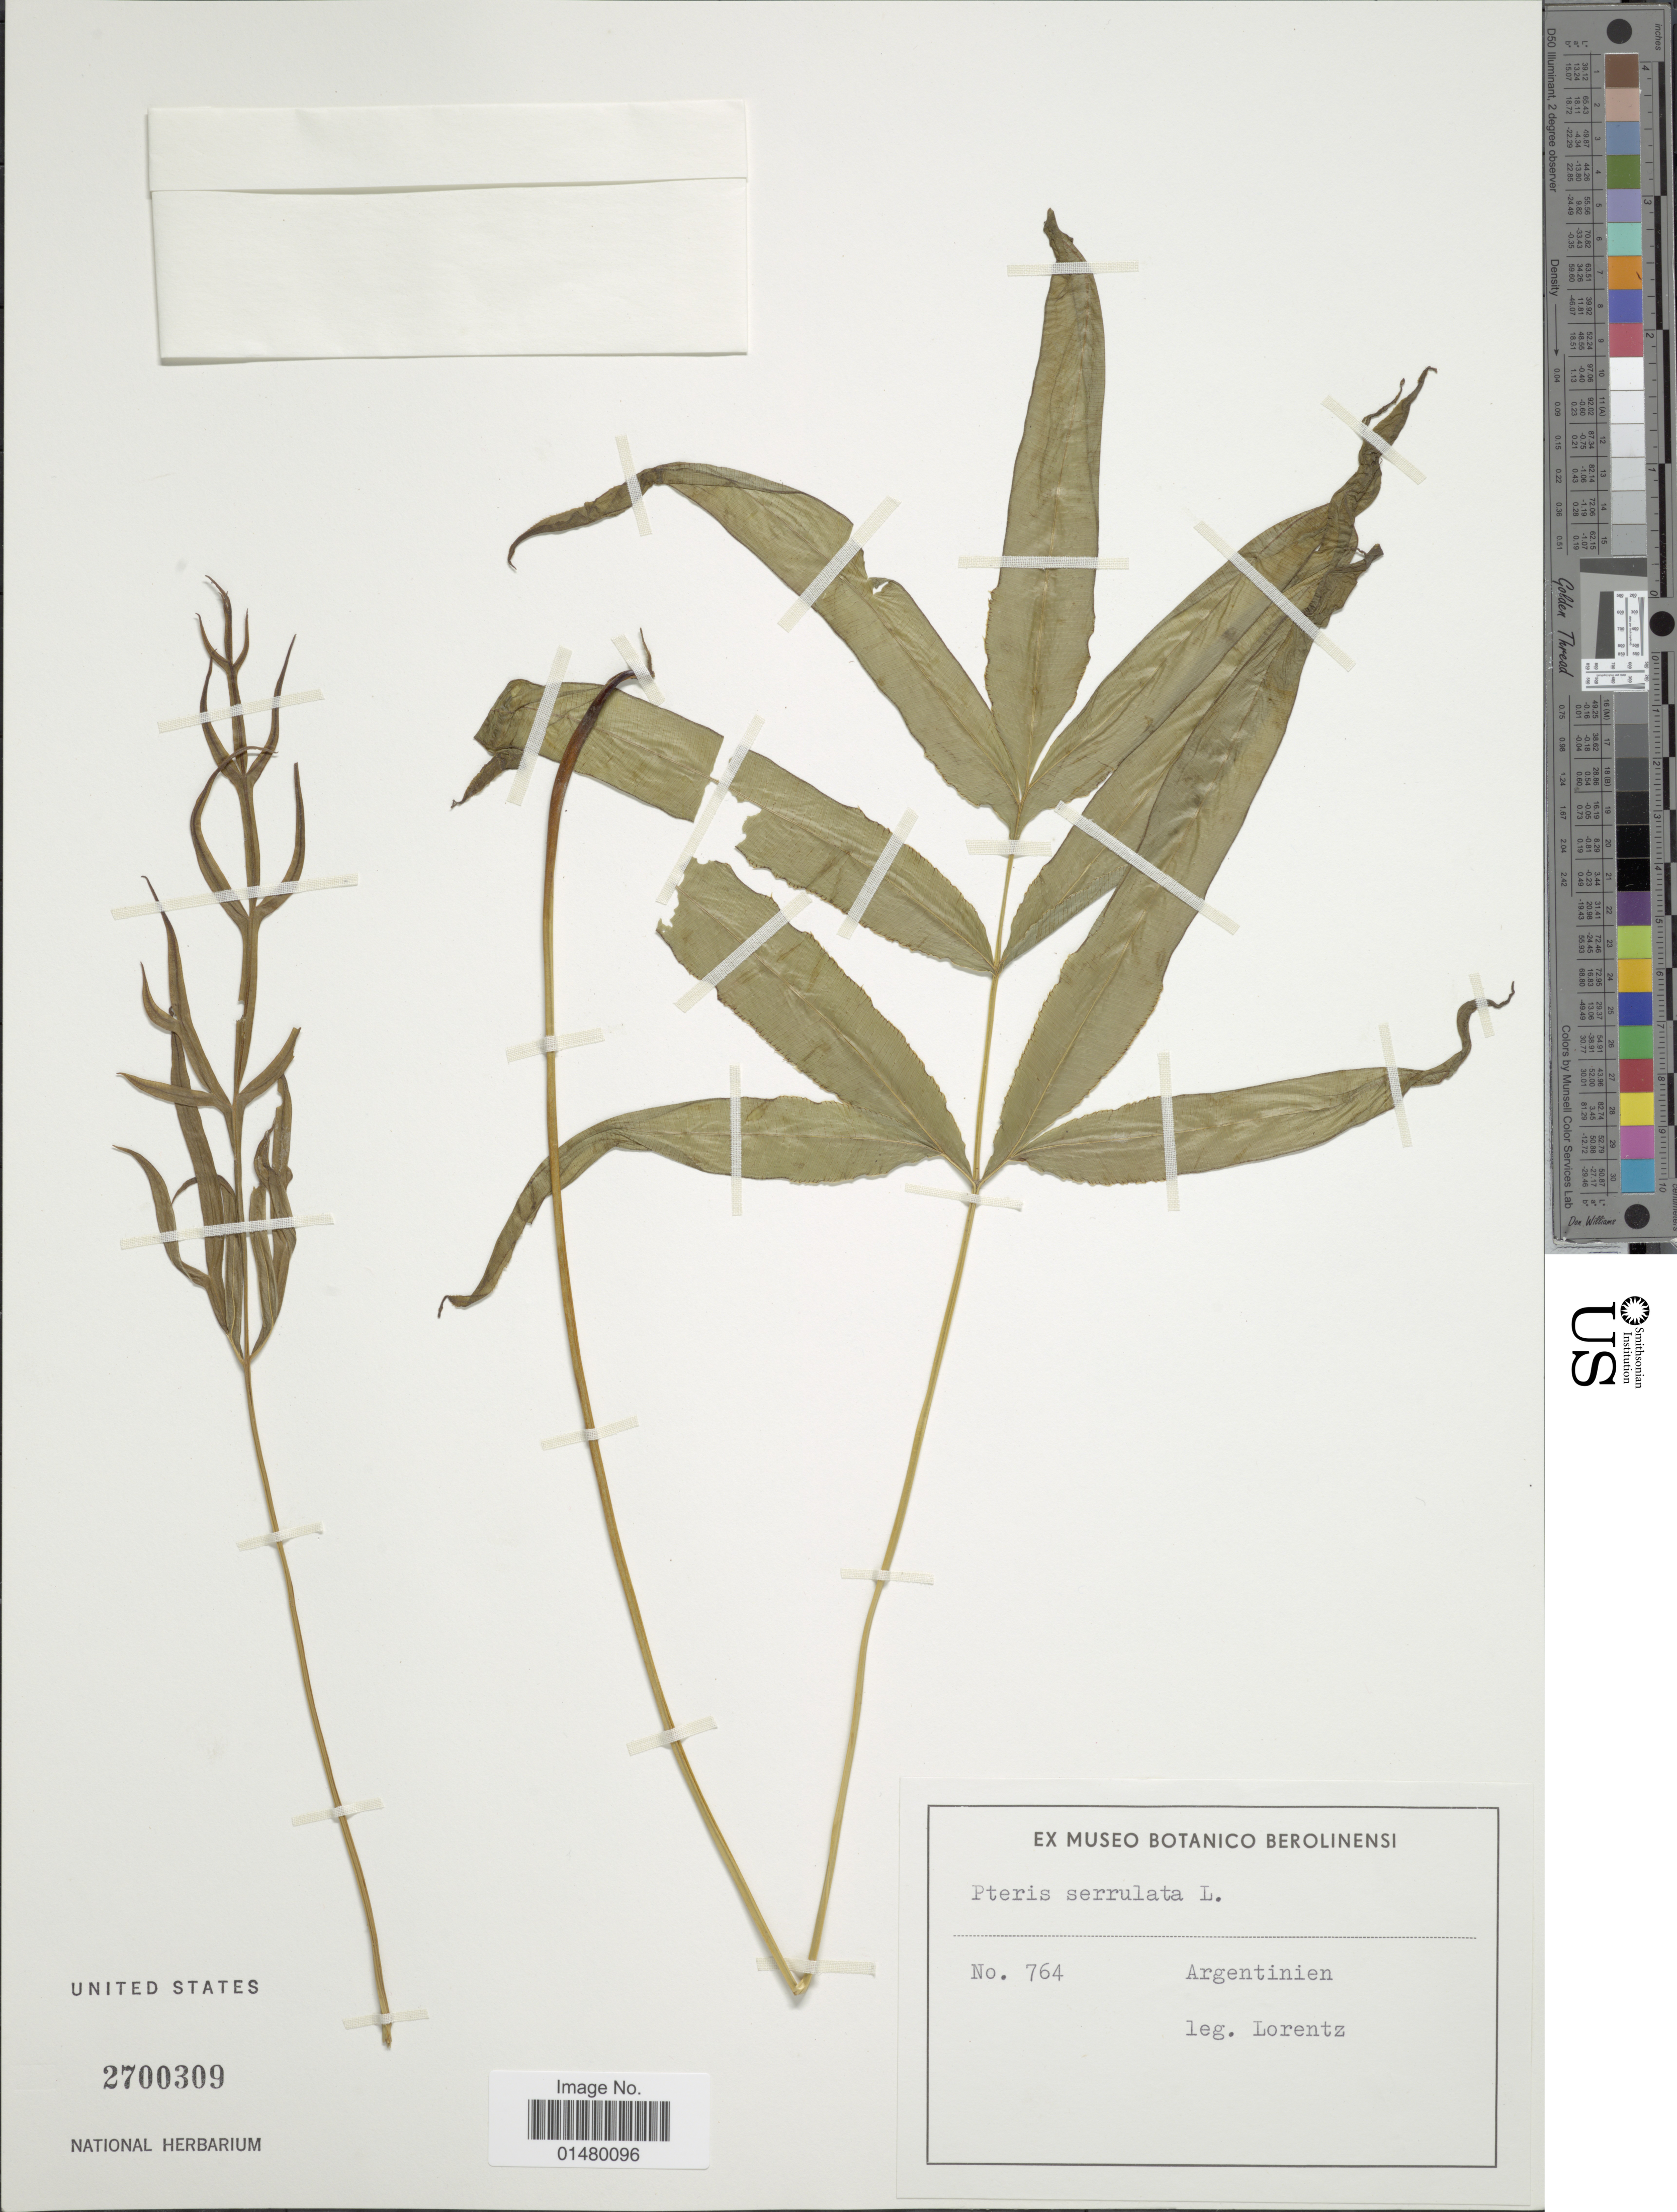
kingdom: Plantae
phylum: Tracheophyta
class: Polypodiopsida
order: Polypodiales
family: Pteridaceae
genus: Pteris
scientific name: Pteris sp.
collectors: -. Lorentz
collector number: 764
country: Argentina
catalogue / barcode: US 2700309